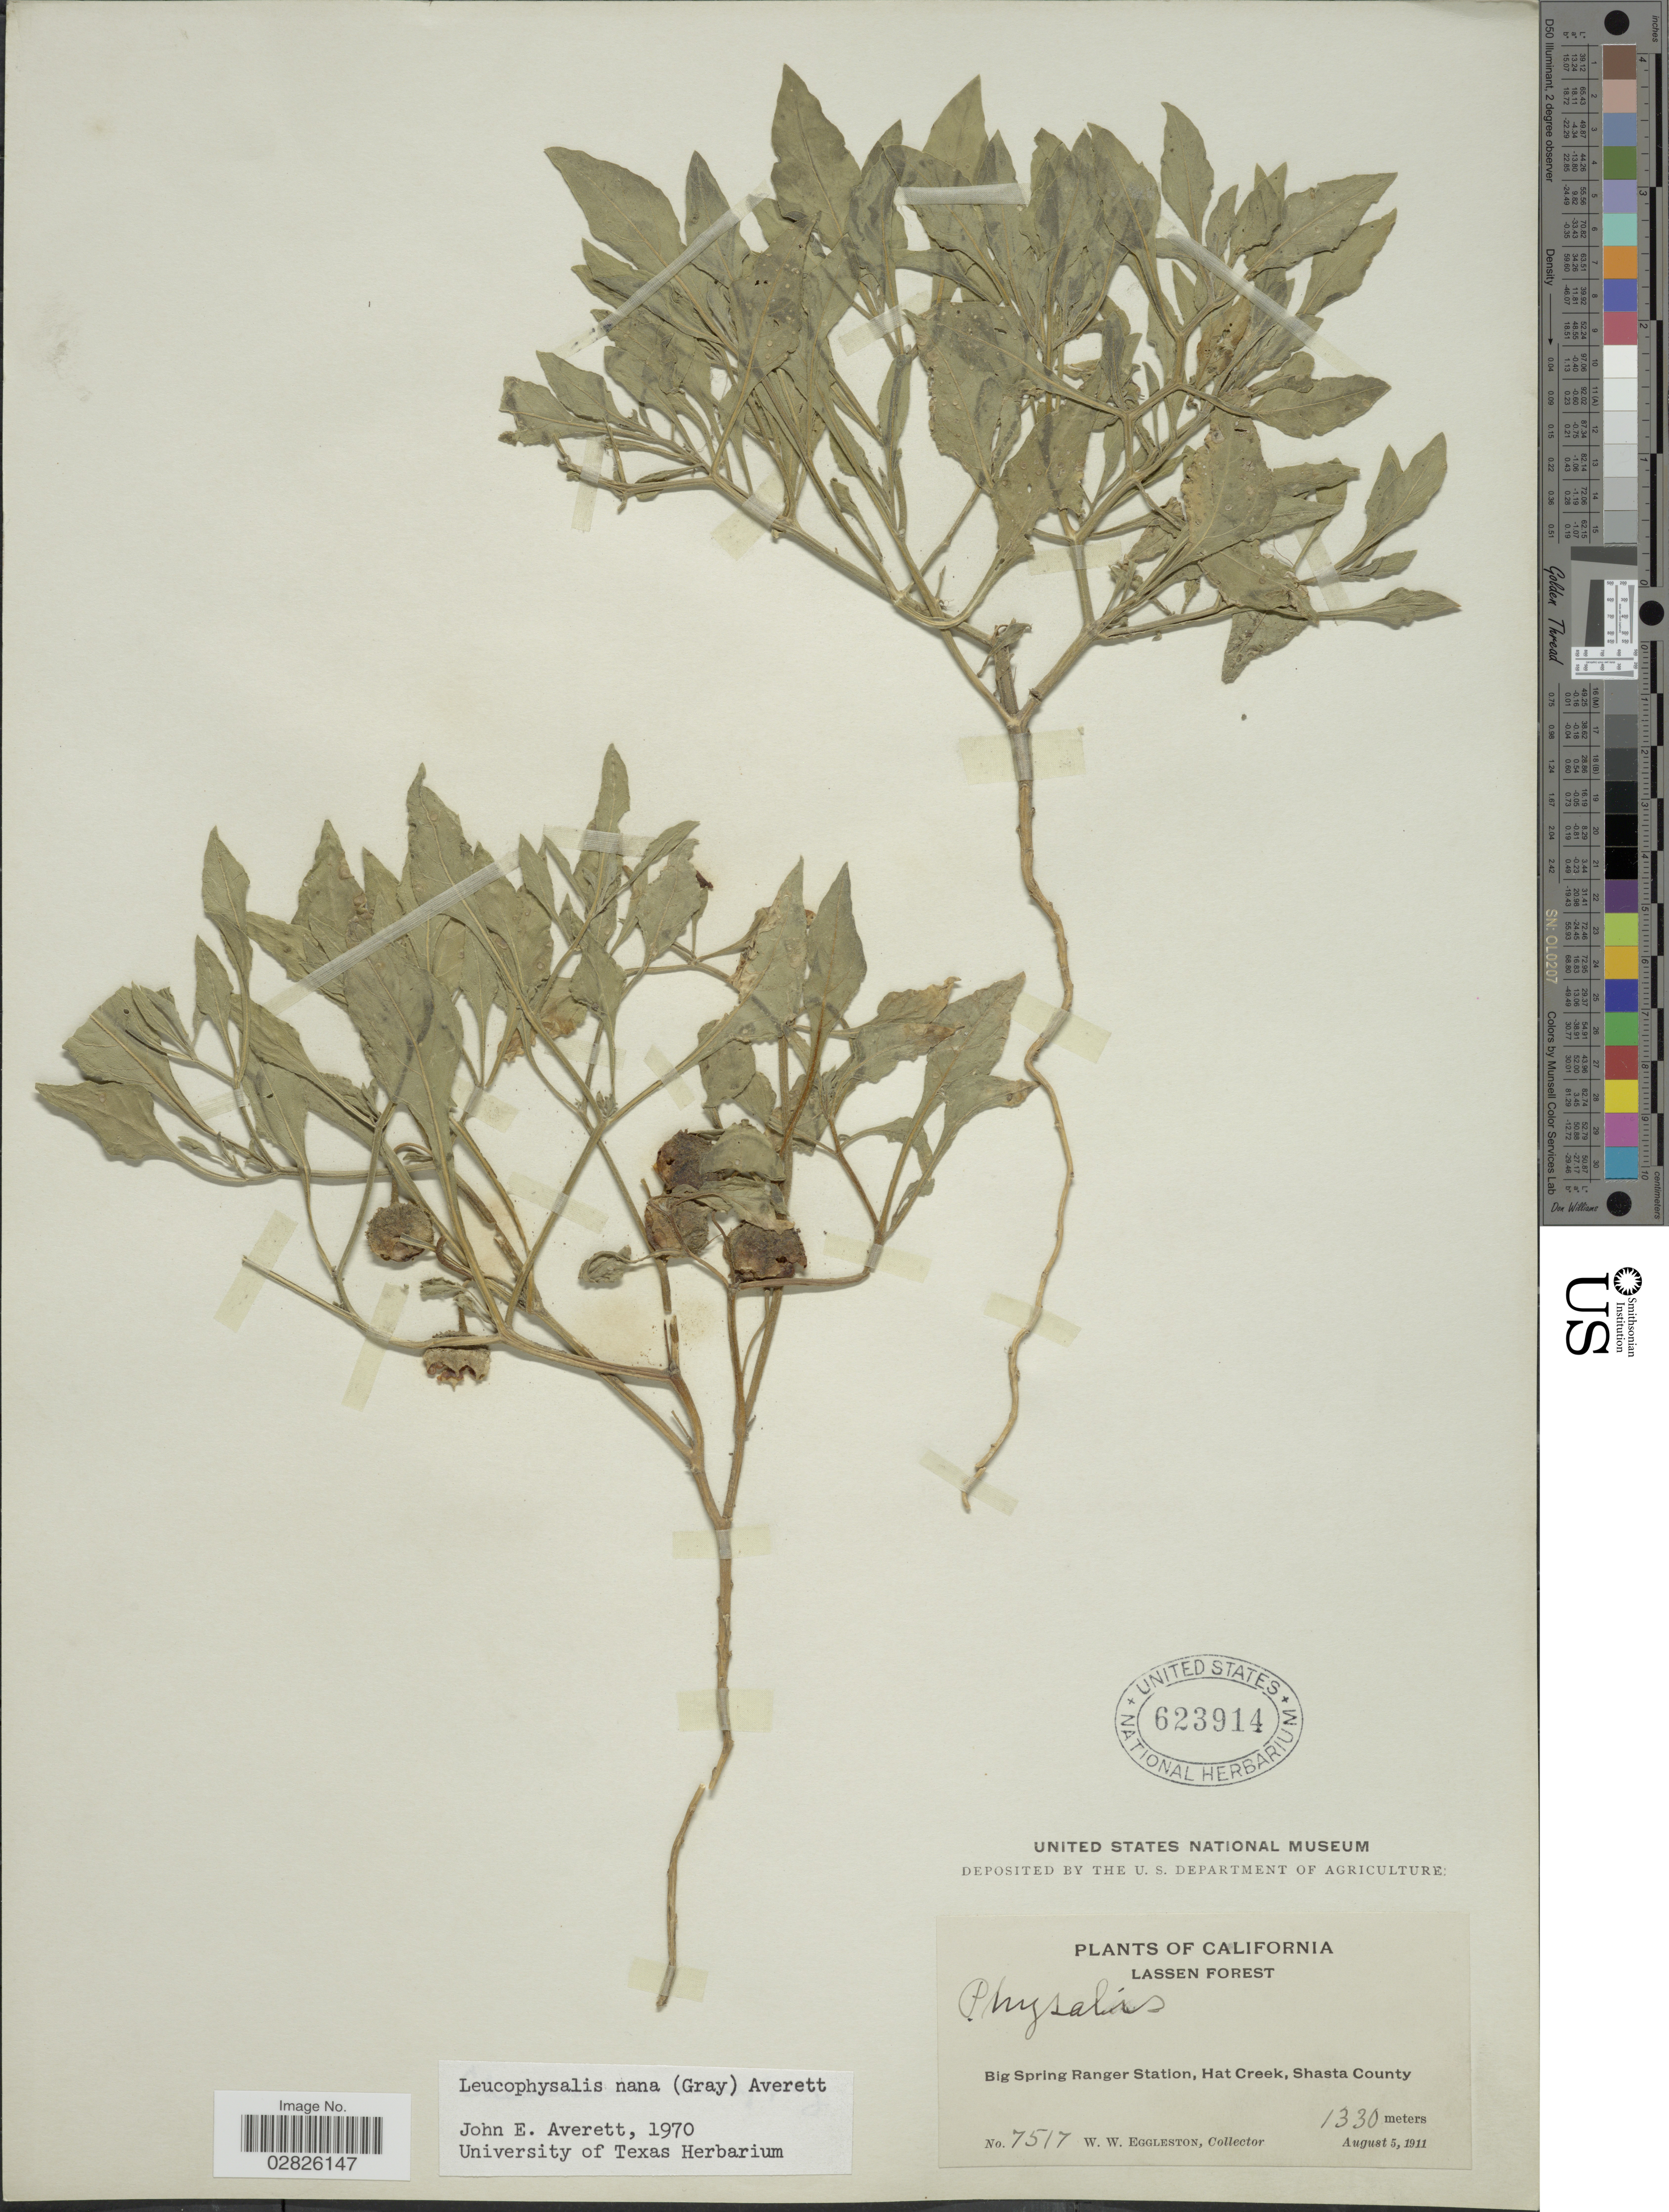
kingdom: Plantae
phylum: Tracheophyta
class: Magnoliopsida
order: Solanales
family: Solanaceae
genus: Leucophysalis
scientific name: Leucophysalis nana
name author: (A. Gray) Averett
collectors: W. W. Eggleston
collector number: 7517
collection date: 1911-08-05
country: United States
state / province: California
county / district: Shasta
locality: Lassen Forest. Big Spring Ranger Station, Hat Creek, Shasta County.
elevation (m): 1330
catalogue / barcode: US 623914